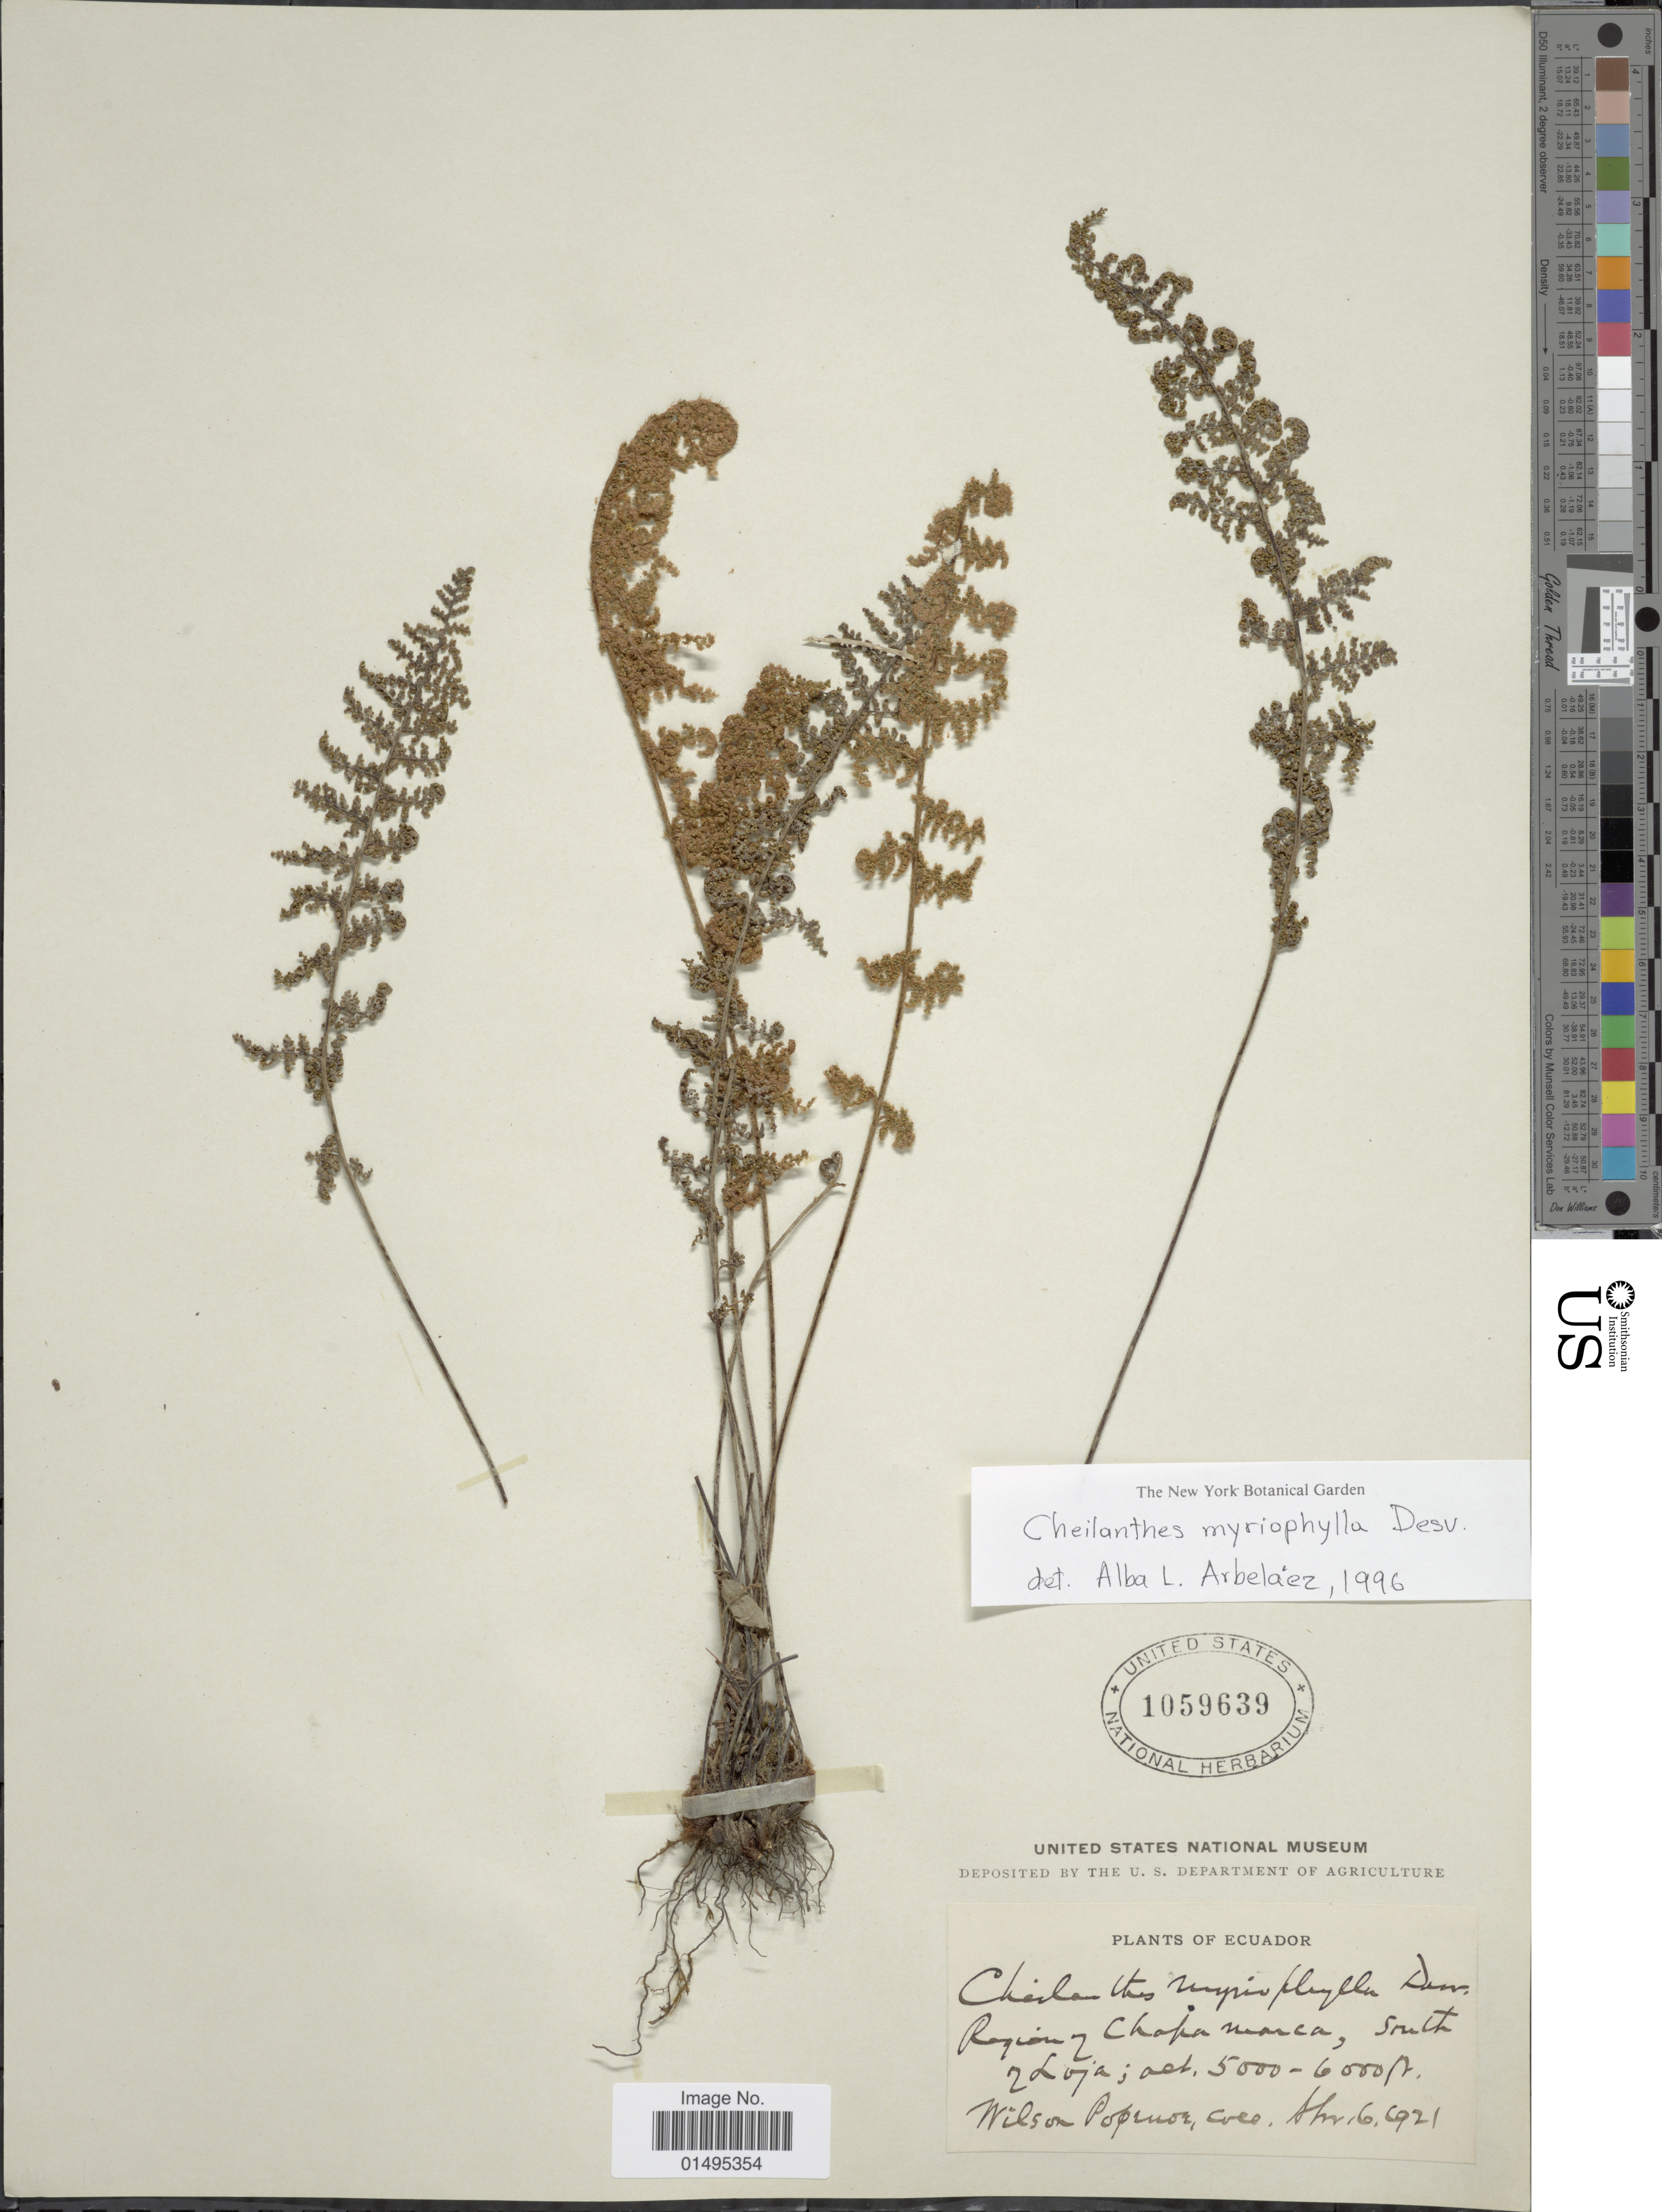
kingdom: Plantae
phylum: Tracheophyta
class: Polypodiopsida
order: Polypodiales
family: Pteridaceae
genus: Myriopteris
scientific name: Myriopteris myriophylla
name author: (Desv.) J. Sm.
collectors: W. Popenoe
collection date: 1921-04-06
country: Ecuador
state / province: Loja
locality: Ecuador, Region of Chapamarca, South of Loja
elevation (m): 1524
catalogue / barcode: US 1059639